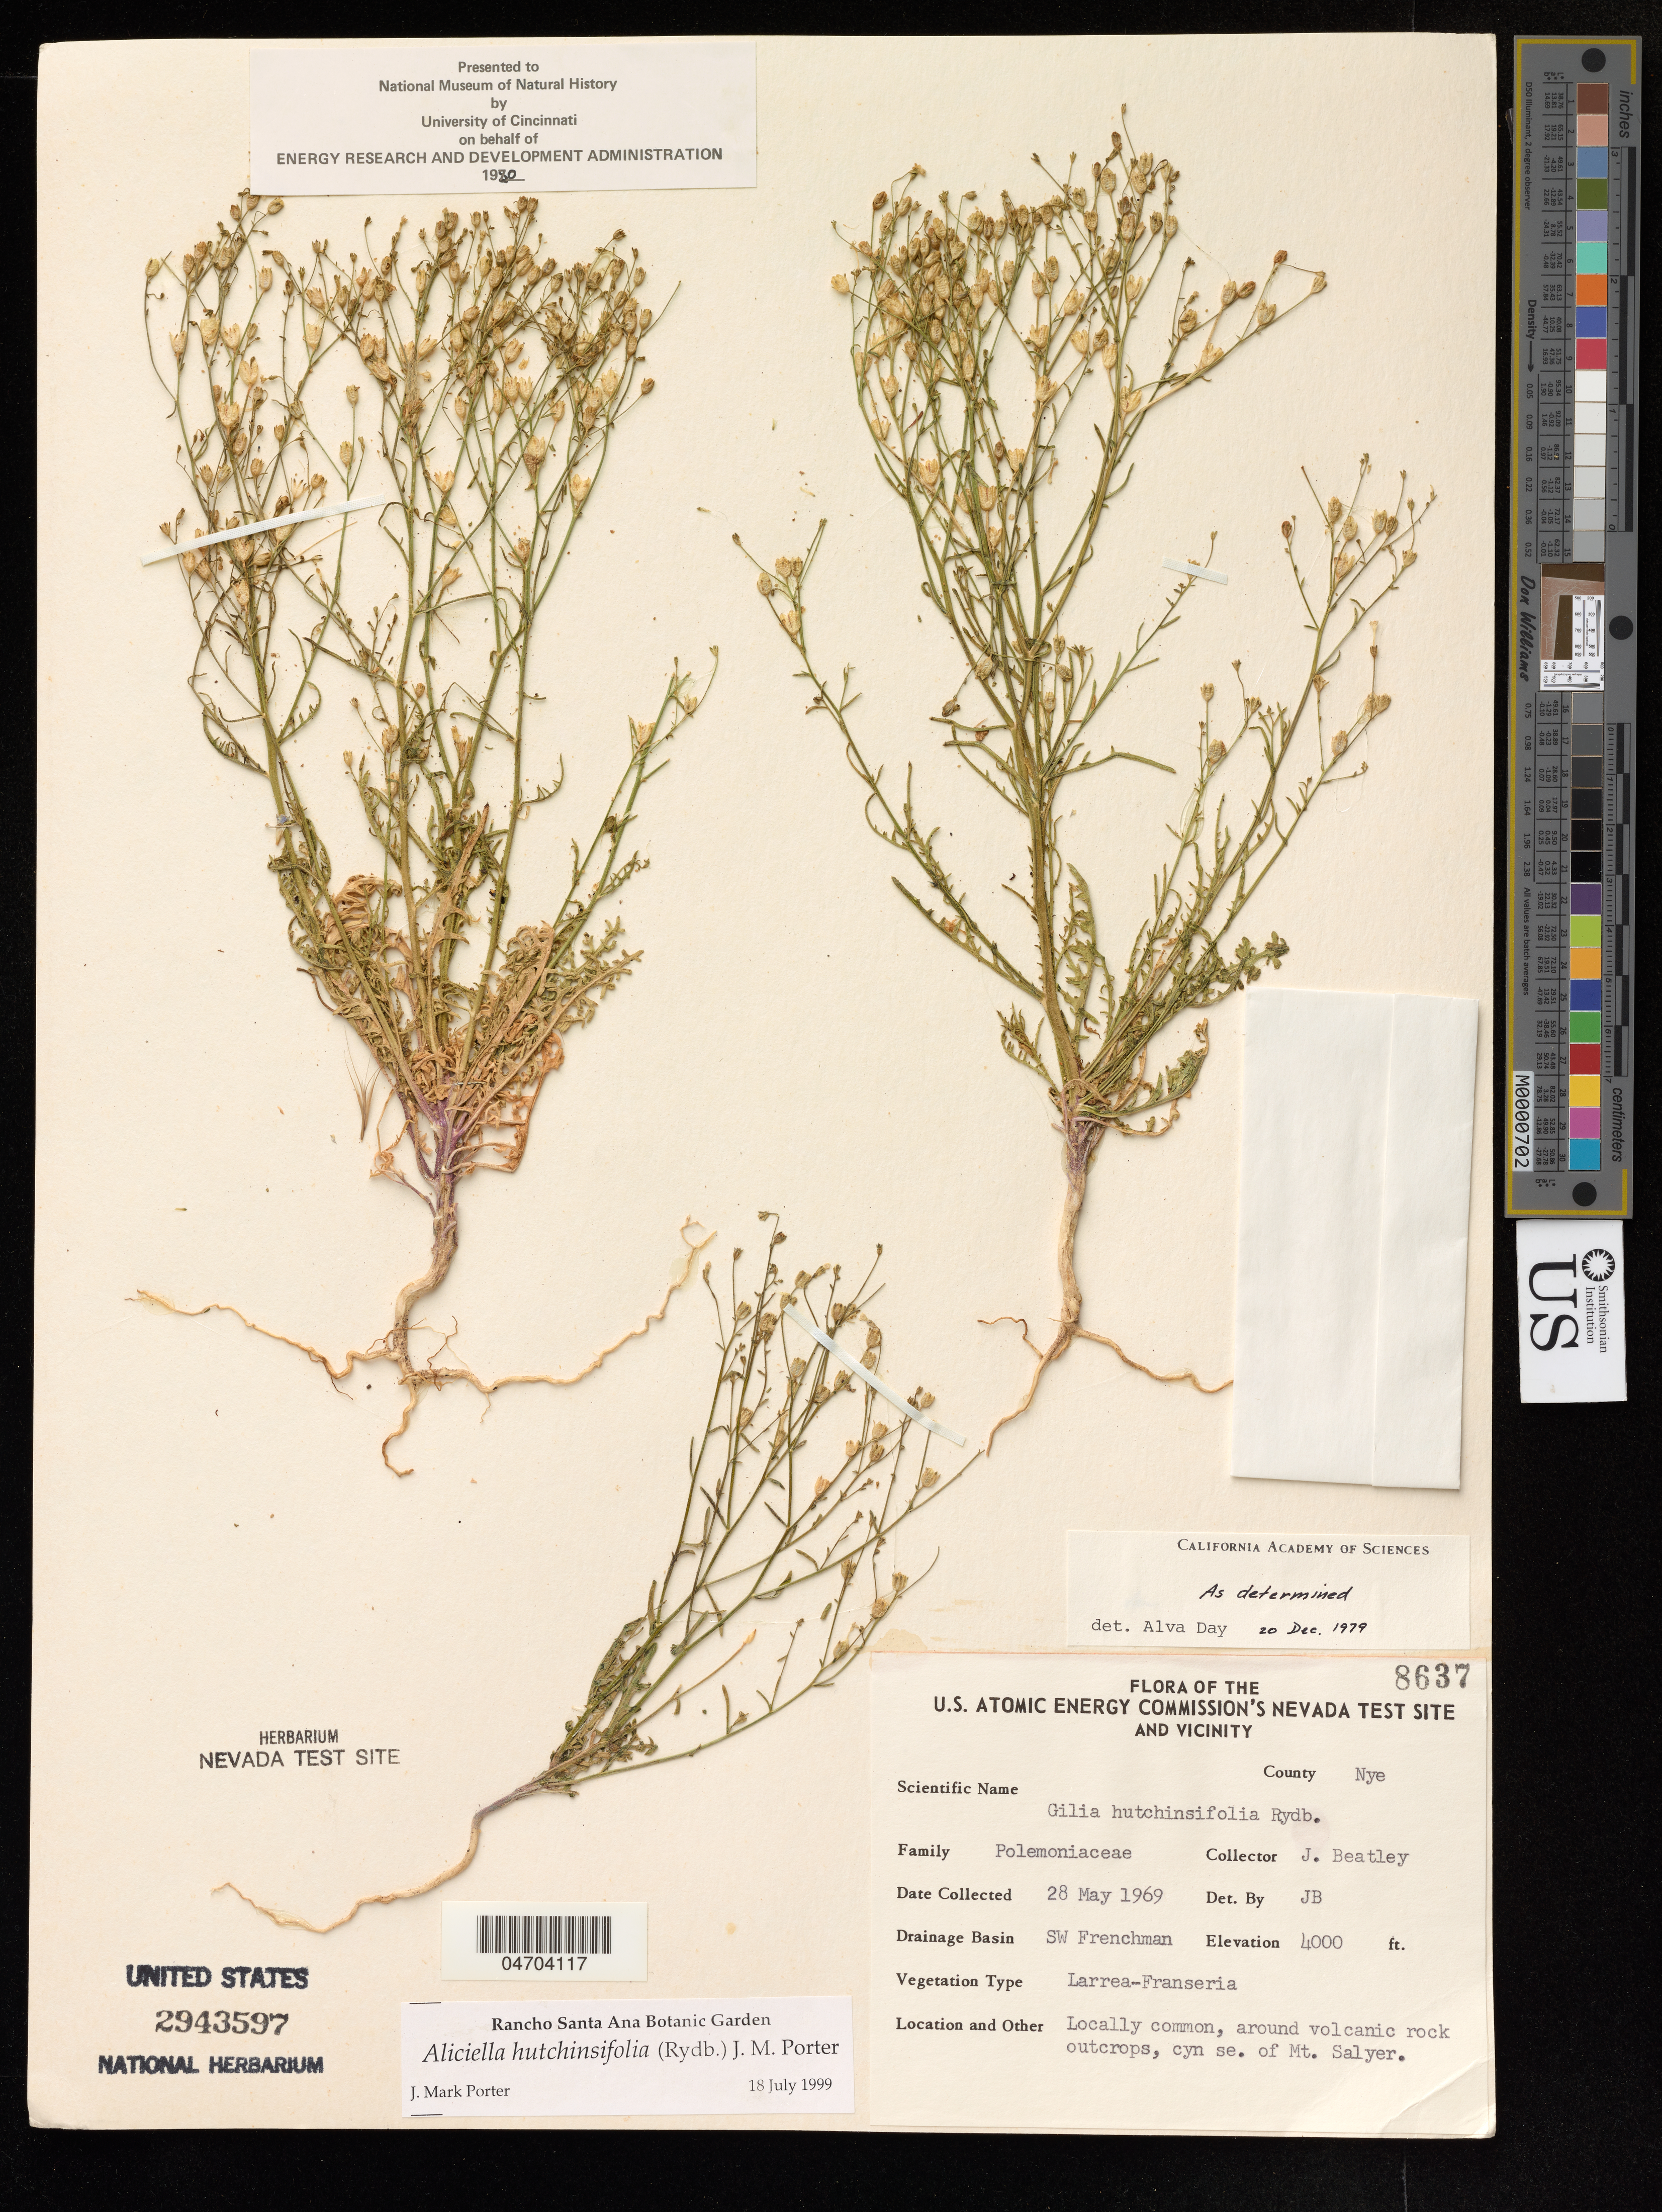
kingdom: Plantae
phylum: Tracheophyta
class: Magnoliopsida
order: Ericales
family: Polemoniaceae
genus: Aliciella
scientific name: Aliciella hutchinsifolia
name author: (Rydb.) J.M. Porter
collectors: J. Beatley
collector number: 8637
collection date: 1969-05-28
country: United States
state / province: Nevada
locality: U.S. Atomic Energy Commission's Nevada Test Site and vicinity, County Nye, Drainage Basin SW Frenchman, cyn se. of Mt. Salyer.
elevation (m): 1219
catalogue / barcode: US 2943597